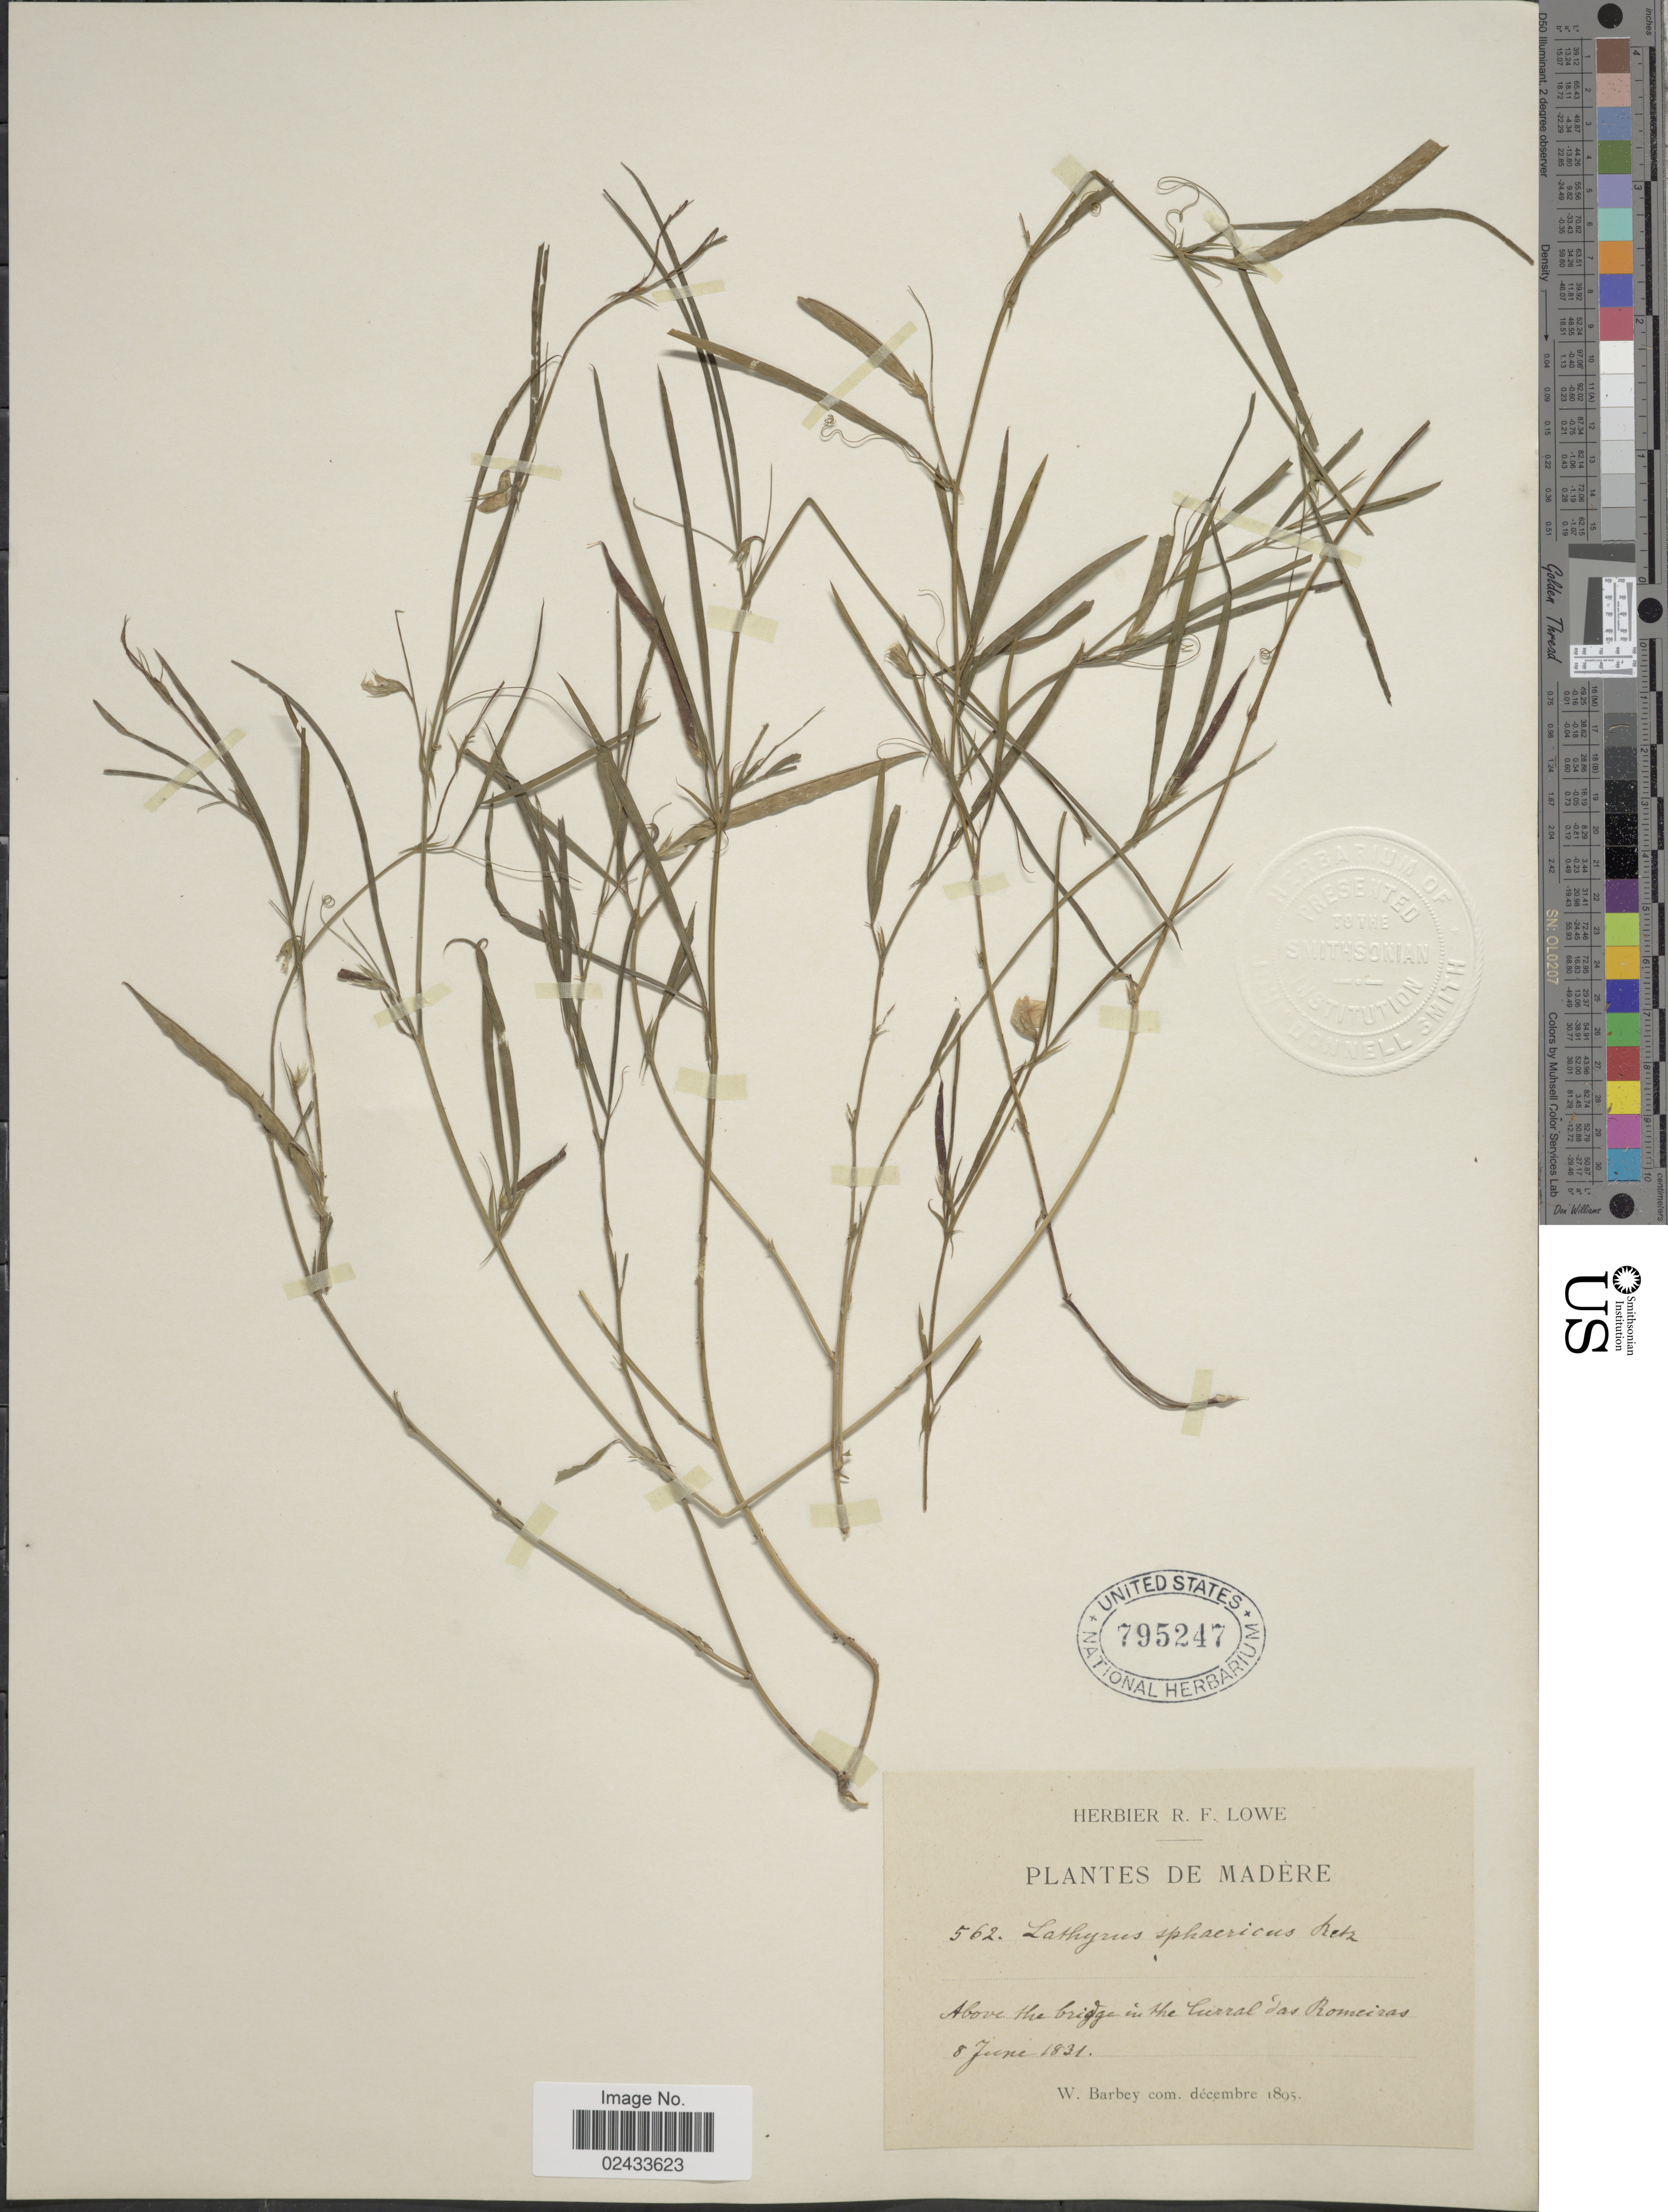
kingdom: Plantae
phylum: Tracheophyta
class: Magnoliopsida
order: Fabales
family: Fabaceae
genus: Lathyrus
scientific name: Lathyrus sphaericus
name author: Retz.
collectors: ex herb. R. F. Lowe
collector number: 562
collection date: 1831-06-08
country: Portugal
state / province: Madeira (Aut. Reg.)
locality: Madere, Above the bridge in the Cierral das Romeiras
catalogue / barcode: US 795247